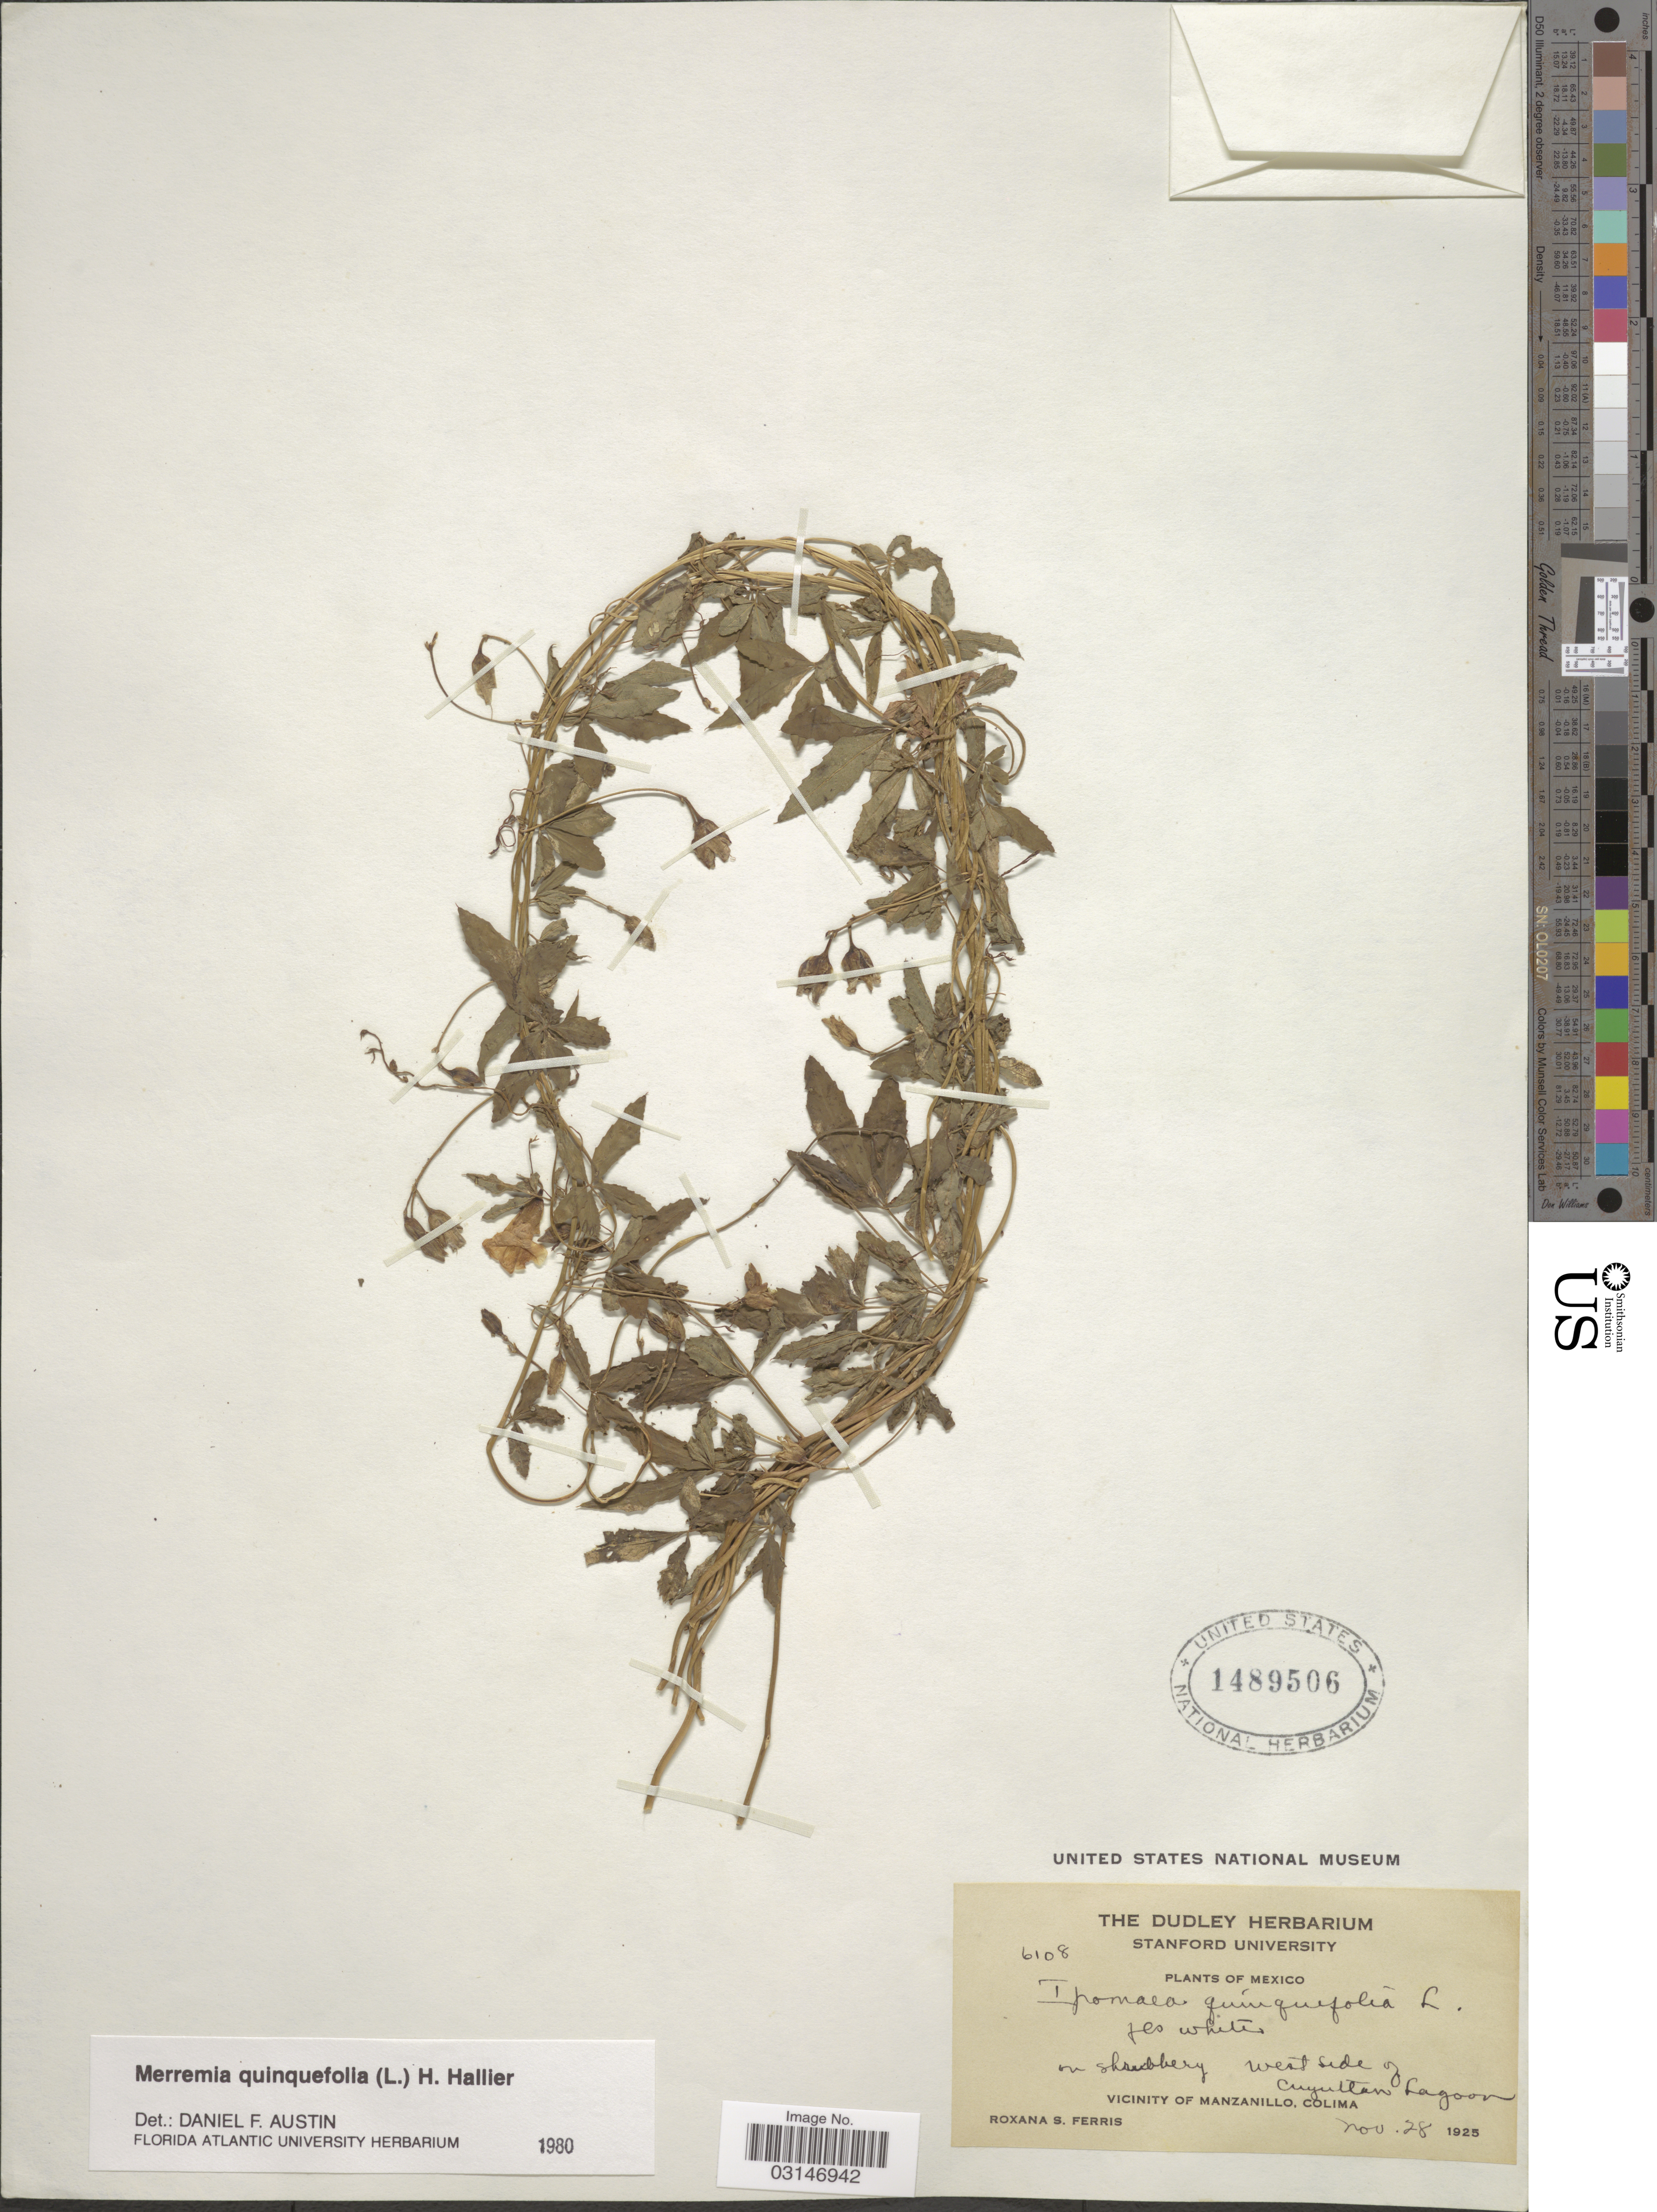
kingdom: Plantae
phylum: Tracheophyta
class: Magnoliopsida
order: Solanales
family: Convolvulaceae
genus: Distimake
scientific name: Distimake quinquefolius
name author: (L.) A. R. Simões & Staples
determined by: Strong, Mark T., (BOT), Smithsonian Institution - National Museum of Natural History (UNITED STATES)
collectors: R. S. Ferris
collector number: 6108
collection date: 1925-11-28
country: Mexico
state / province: Colima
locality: West side of Cuyutlan Lagoon, Vicinity of Manzanillo.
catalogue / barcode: US 1489506